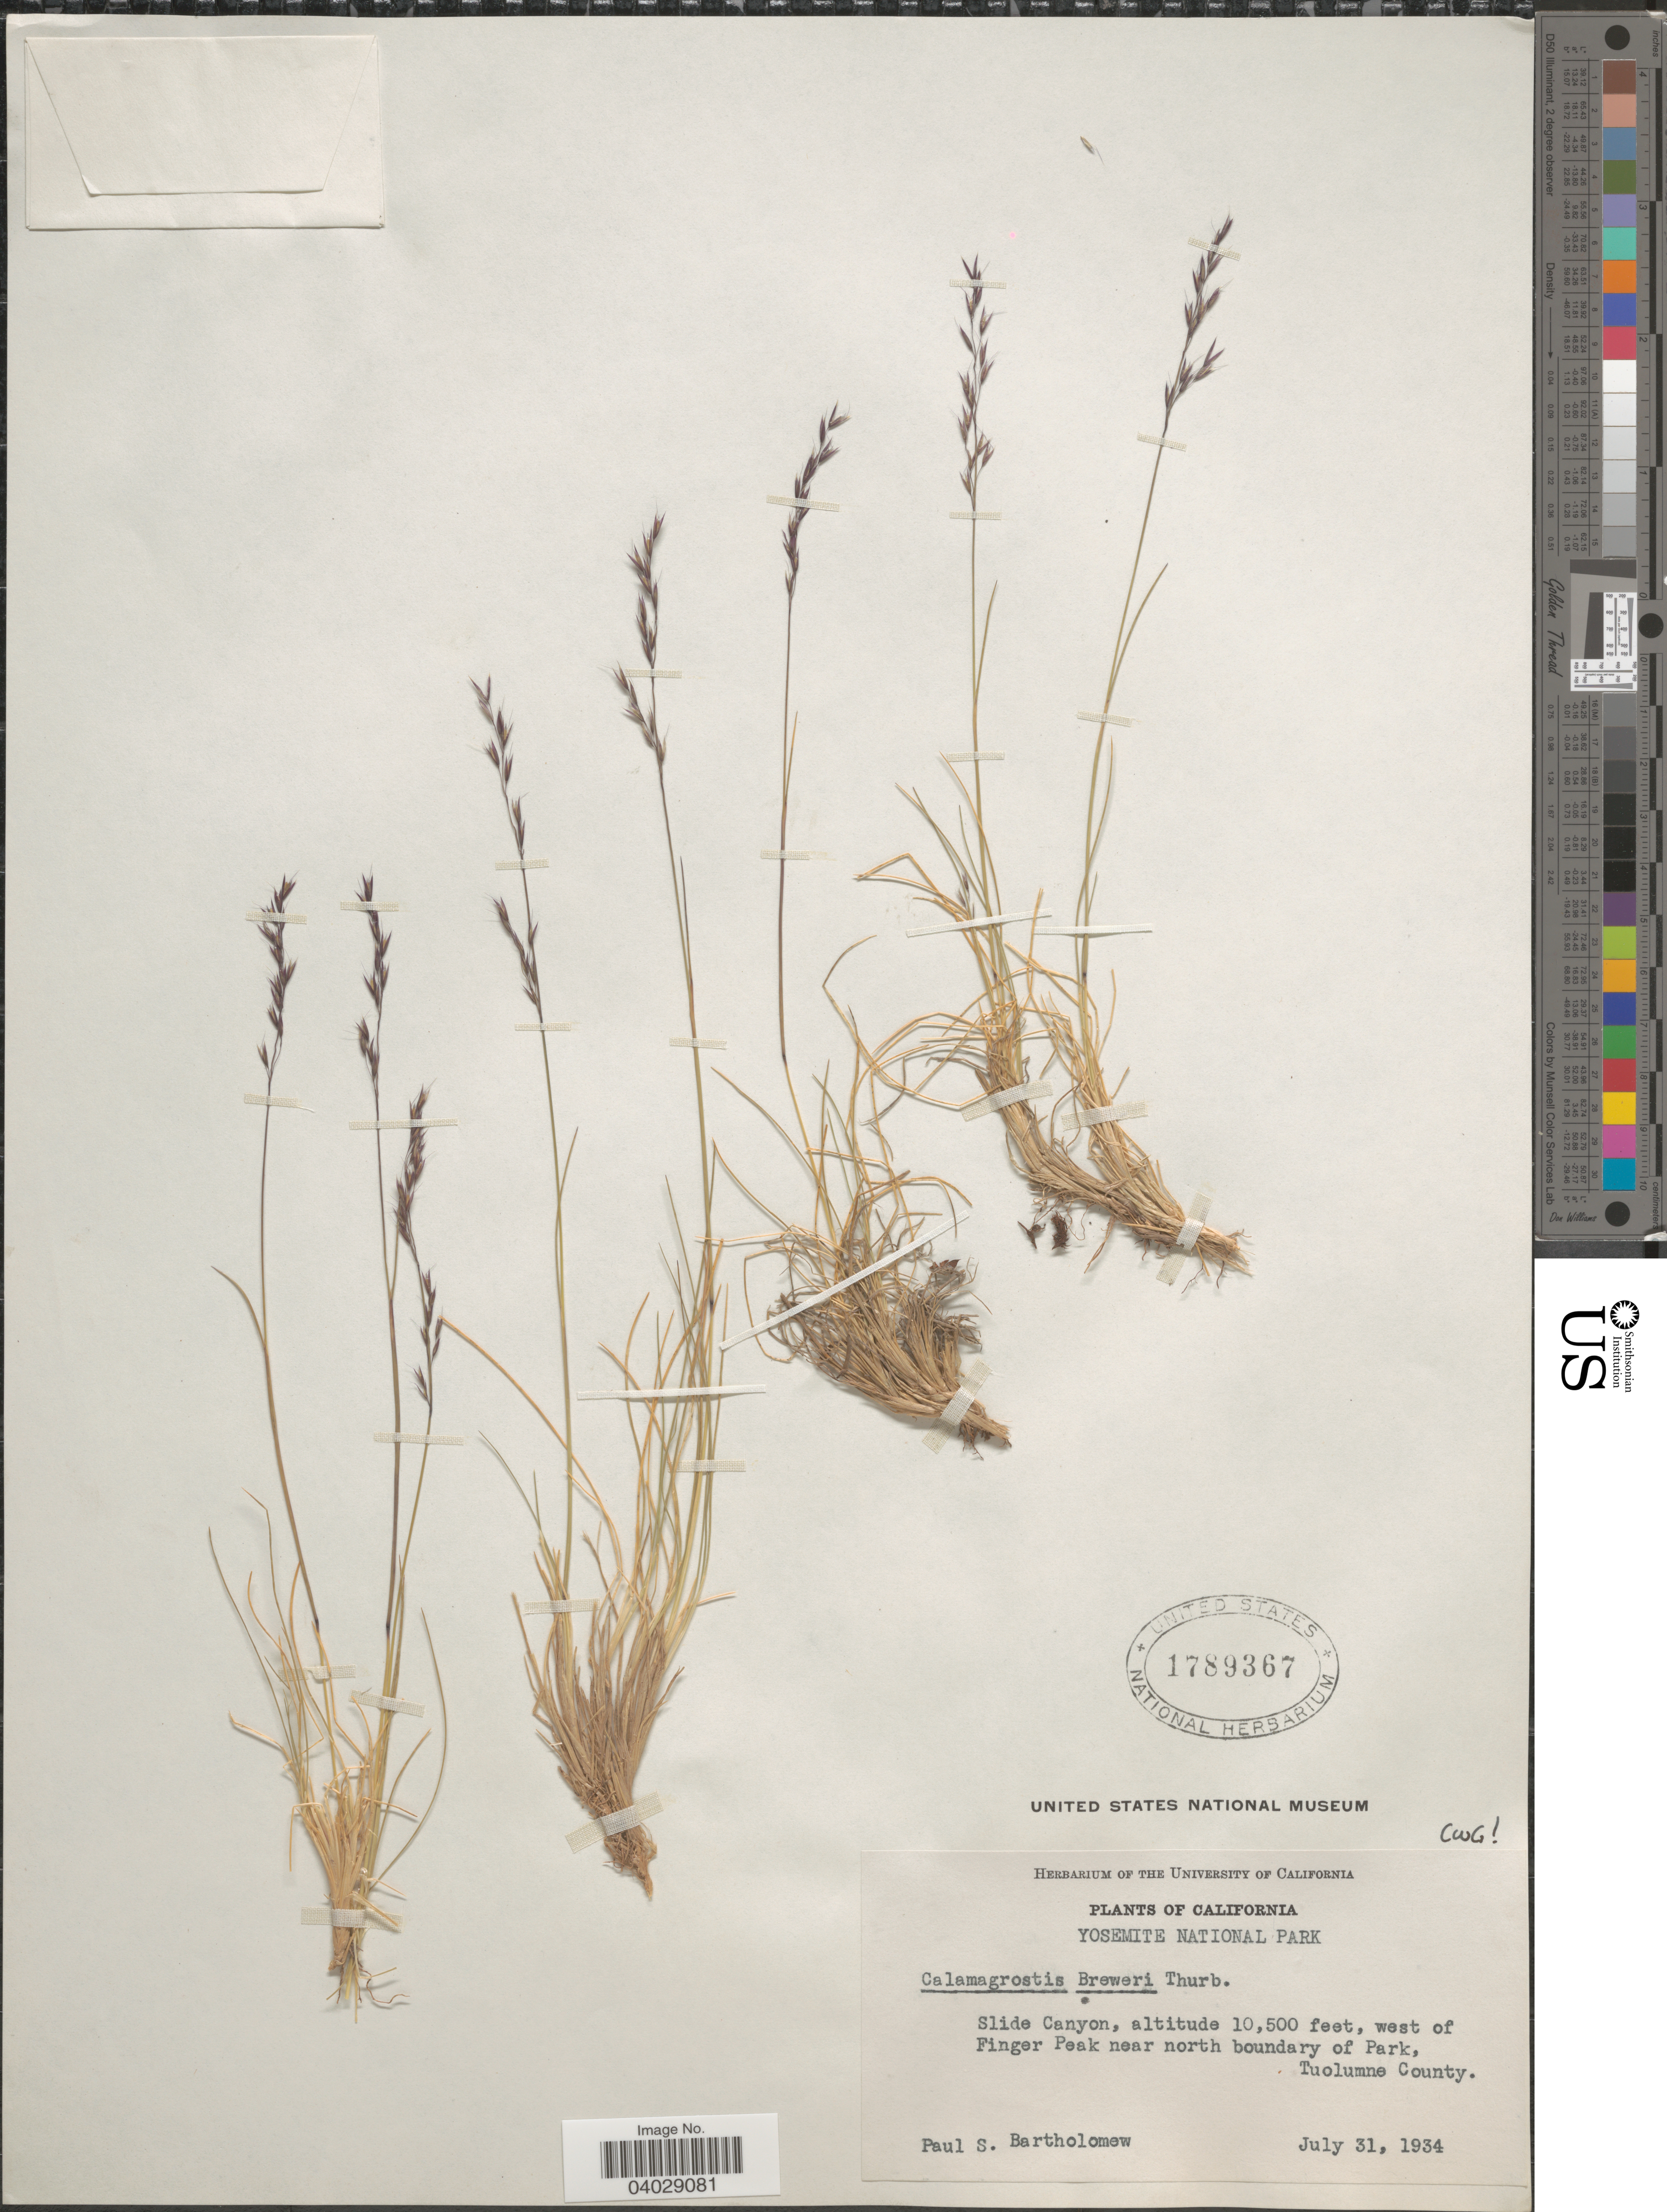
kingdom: Plantae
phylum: Tracheophyta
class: Liliopsida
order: Poales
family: Poaceae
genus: Calamagrostis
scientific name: Calamagrostis muiriana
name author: B.L. Wilson & Sami Gray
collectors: P. Bartholomew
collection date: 1934-07-31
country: United States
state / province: California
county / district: Tuolumne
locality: Yosemite National Park. Slide Canyon, west of Finger Peak near north boundary of Park, Tuolumne County.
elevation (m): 3200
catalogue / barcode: US 1789367